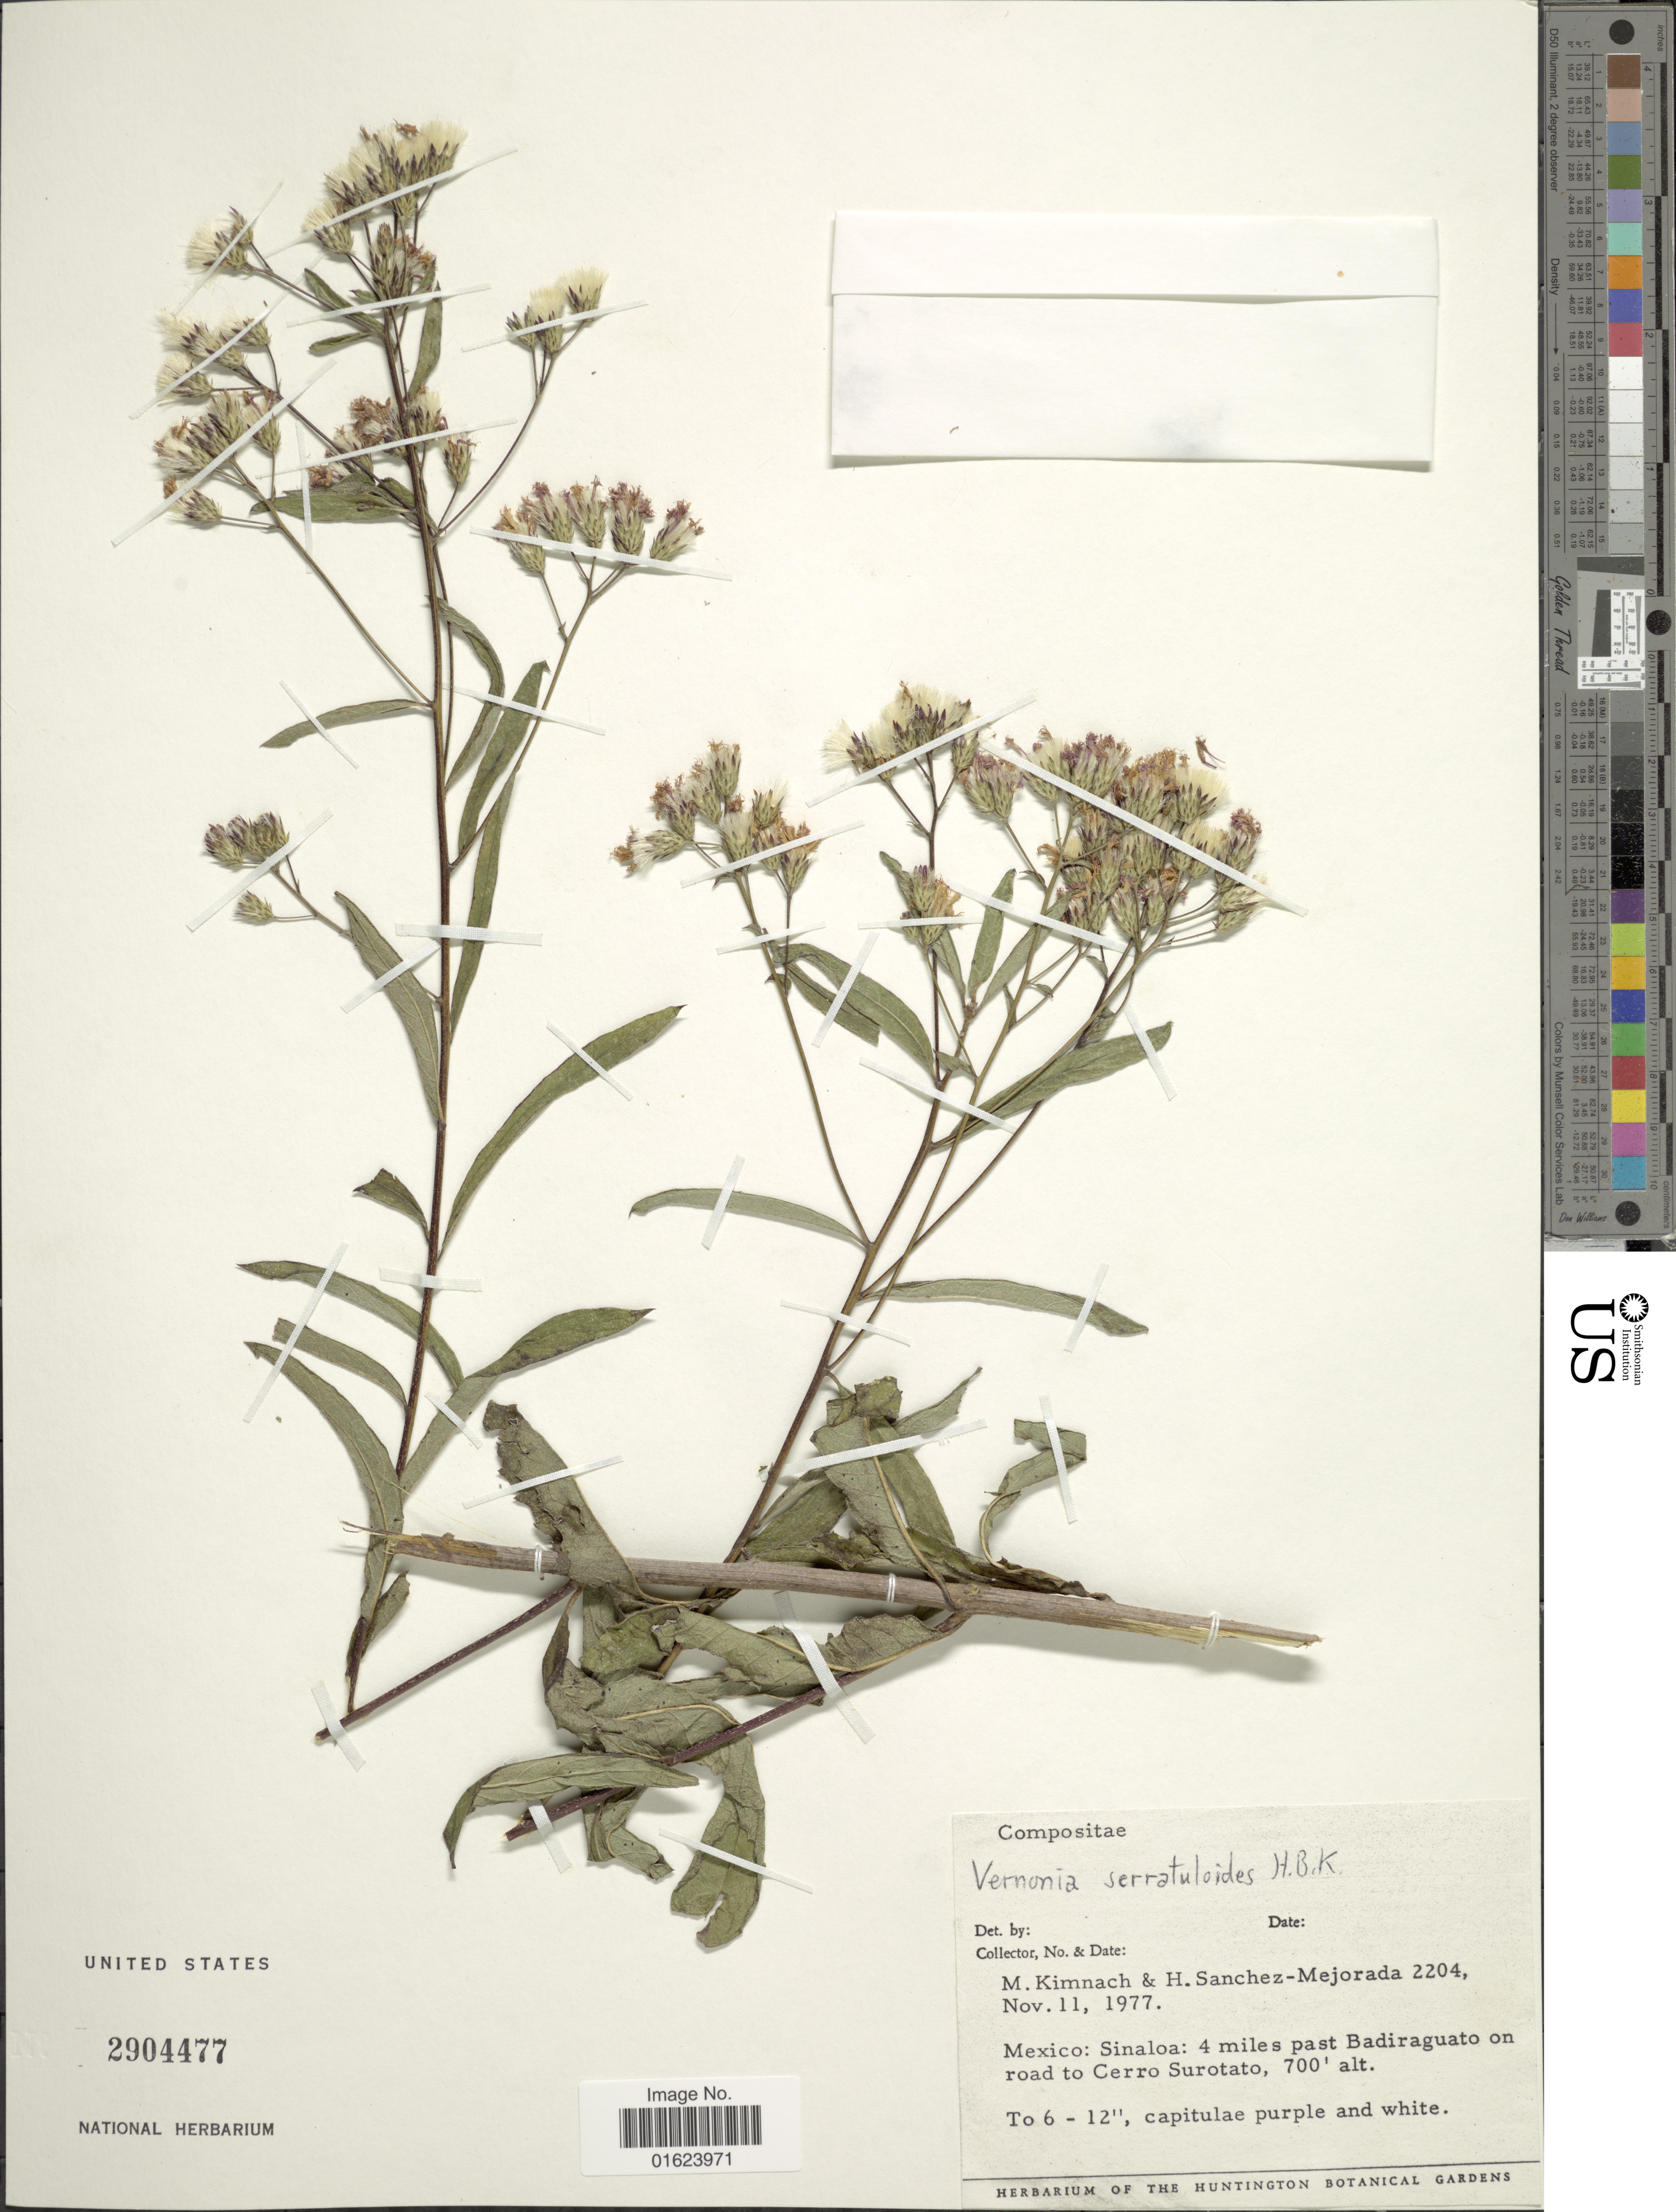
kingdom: Plantae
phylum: Tracheophyta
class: Magnoliopsida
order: Asterales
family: Asteraceae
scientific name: Vickianthus serratuloides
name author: (Kunth) H. Rob.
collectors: M. W. Kimnach & H. Sánchez-Mejorada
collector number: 2204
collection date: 1977-11-11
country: Mexico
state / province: Sinaloa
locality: Mexico: Sinaloa: 4 miles past Badiraguato on road to Cerro Suroitato.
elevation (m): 213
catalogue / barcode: US 2904477